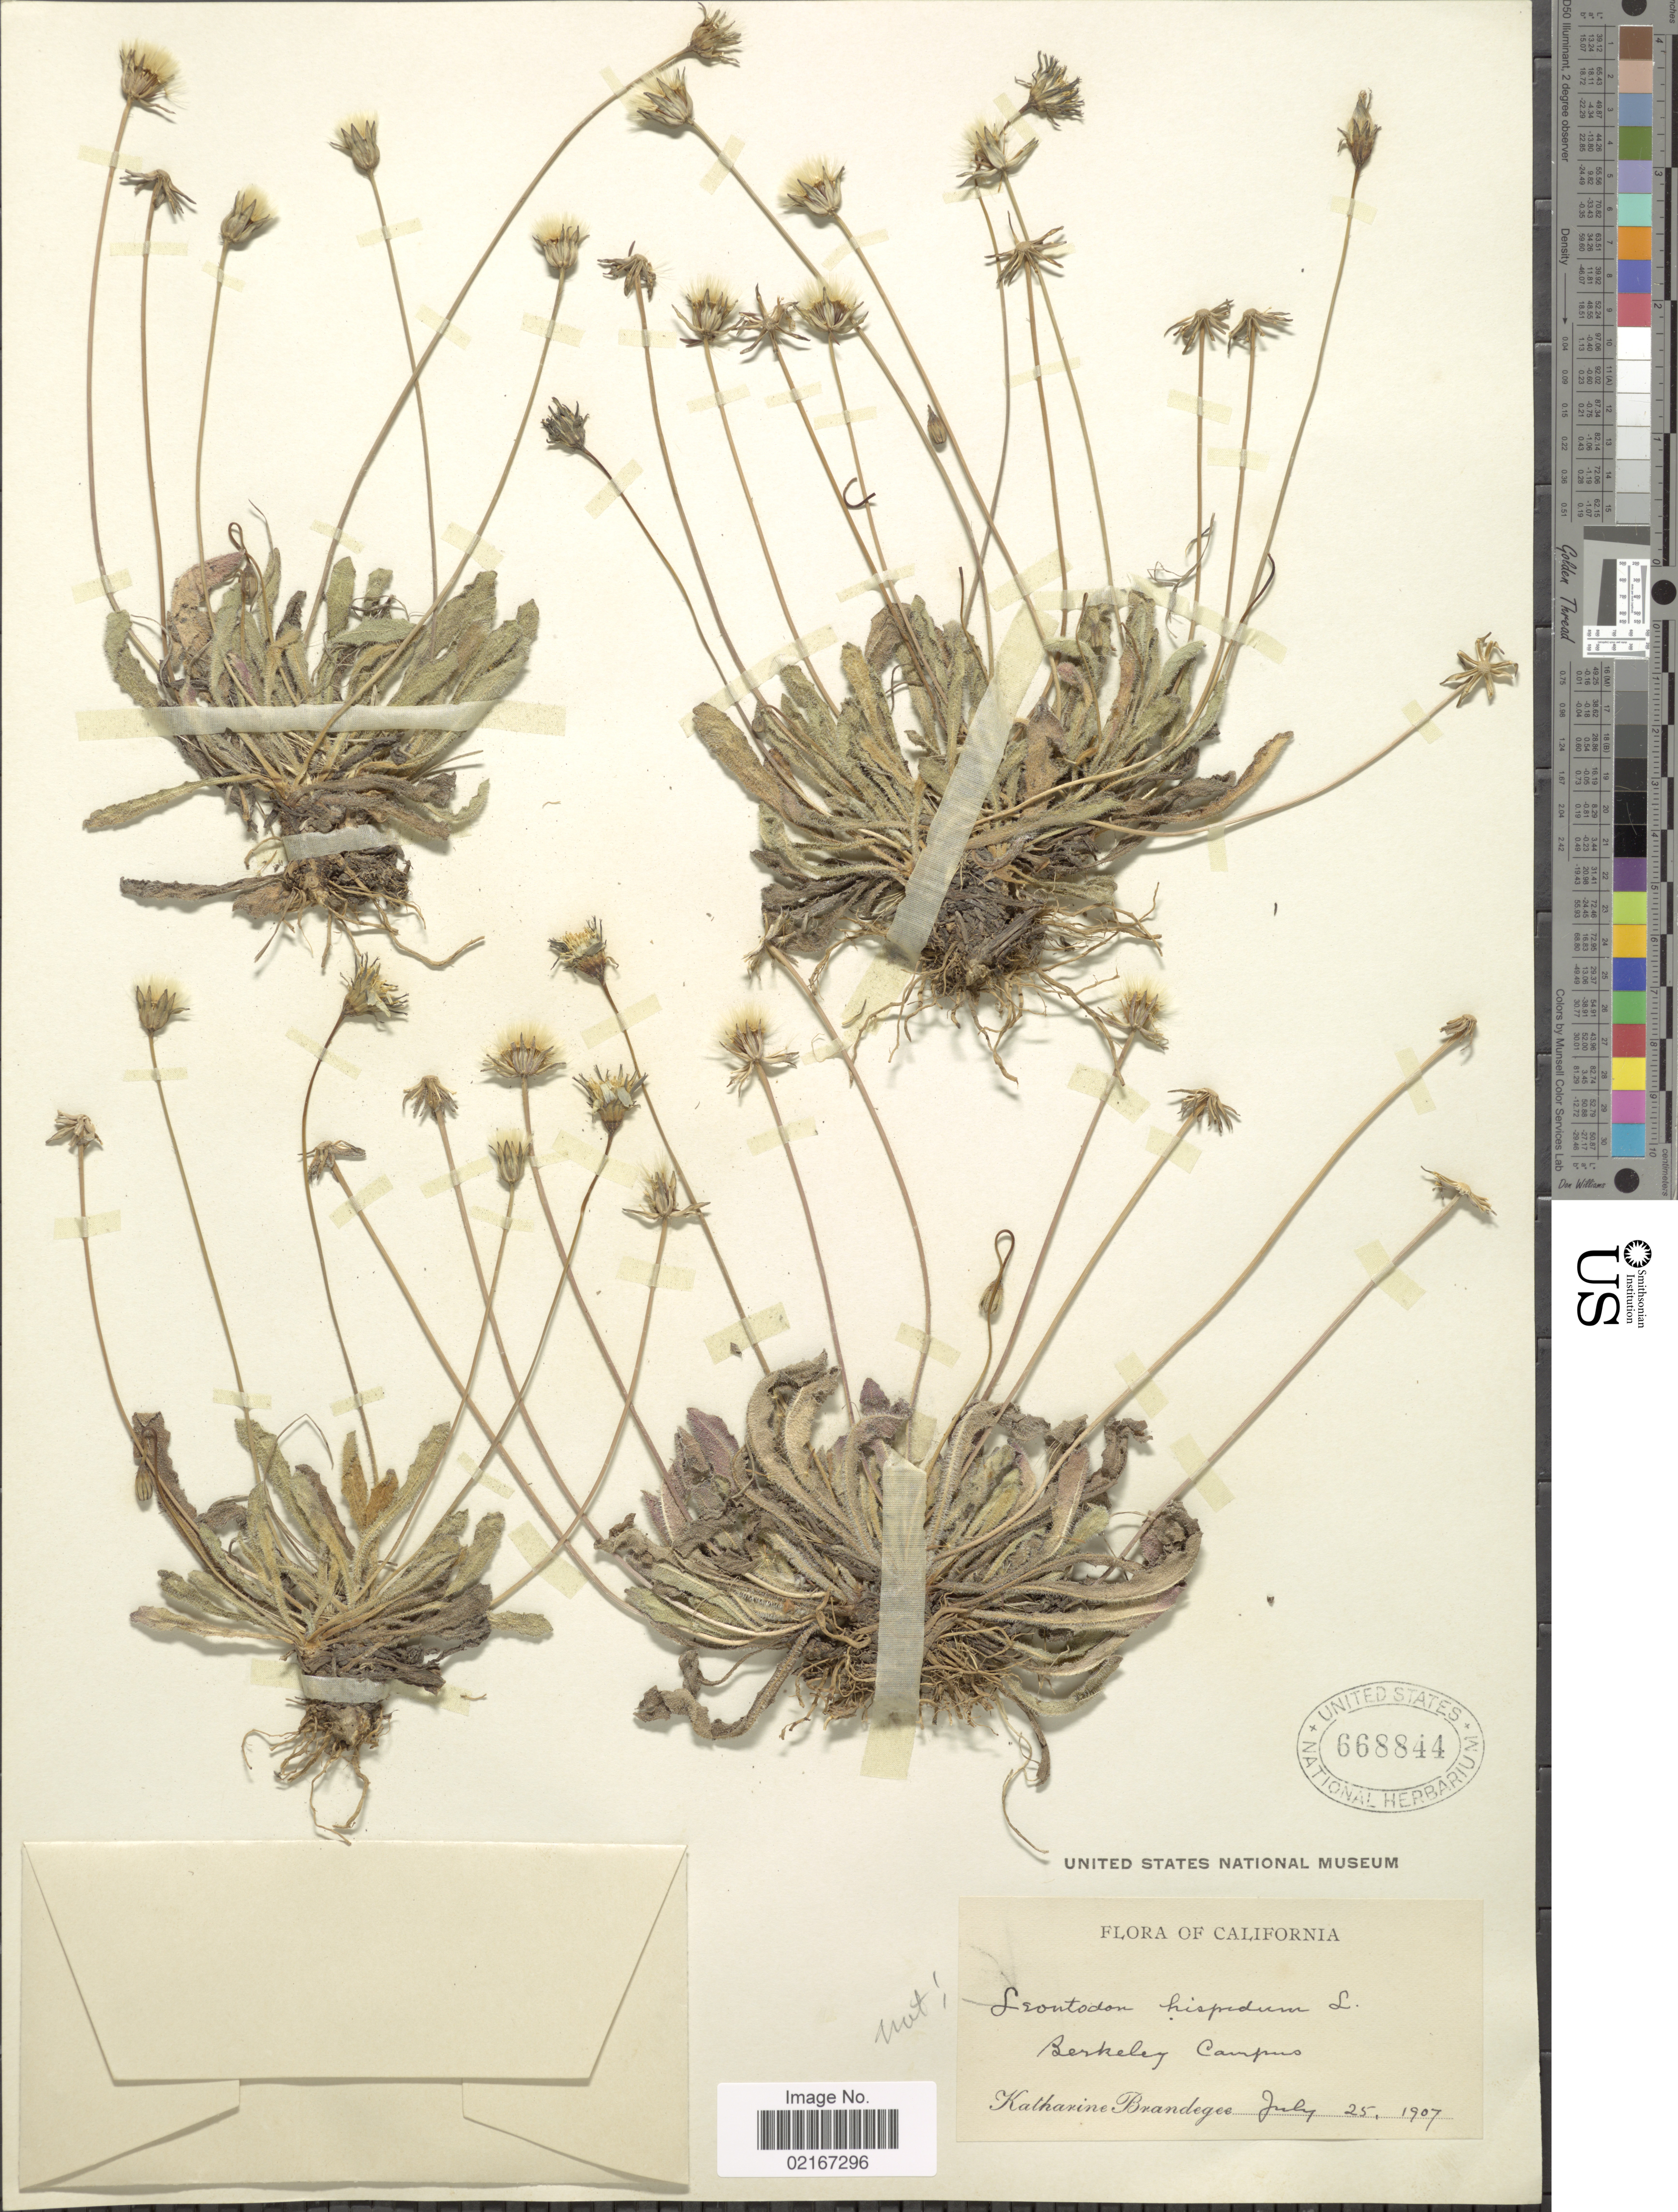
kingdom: Plantae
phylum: Tracheophyta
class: Magnoliopsida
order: Asterales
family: Asteraceae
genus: Leontodon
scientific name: Leontodon sp.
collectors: M. K. Brandegee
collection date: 1907-07-25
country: United States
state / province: California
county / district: Alameda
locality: Berkeley Camps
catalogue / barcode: US 668844